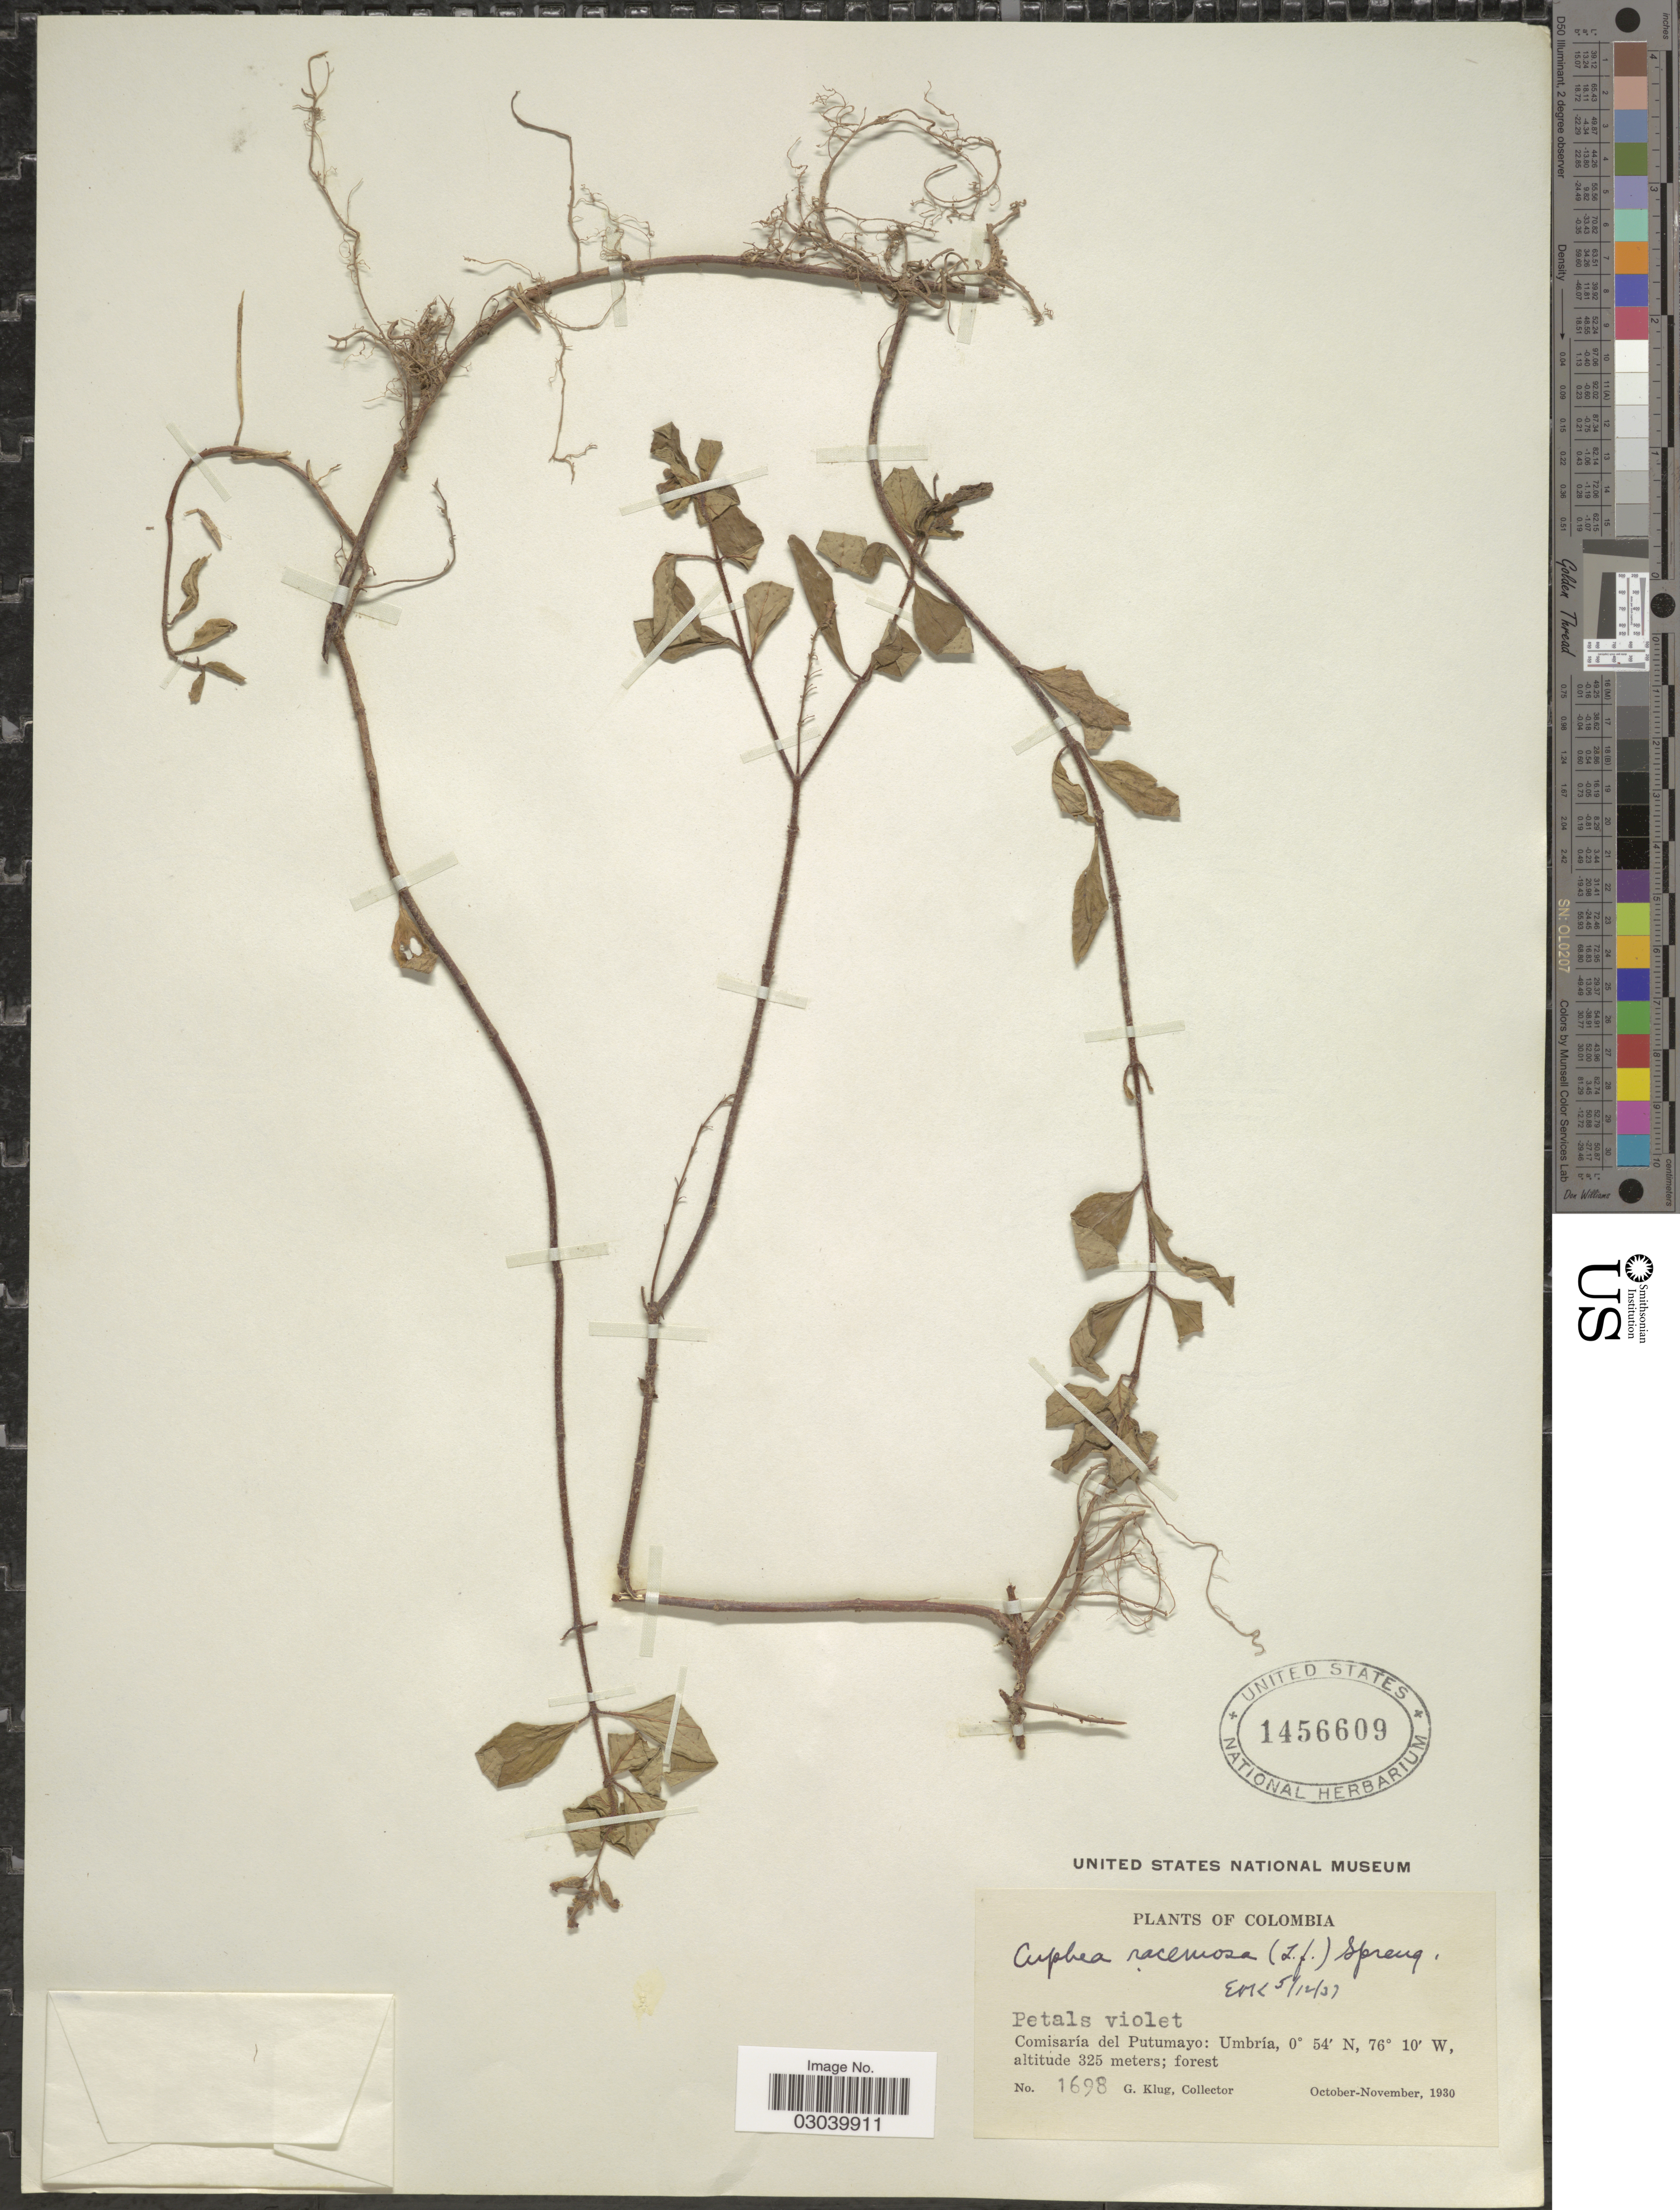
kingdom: Plantae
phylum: Tracheophyta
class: Magnoliopsida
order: Myrtales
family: Lythraceae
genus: Cuphea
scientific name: Cuphea racemosa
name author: (L. f.) Spreng.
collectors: G. Klug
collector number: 1698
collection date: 1930-10/1930-11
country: Colombia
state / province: Putumayo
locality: Comisaría del Putumayo: Umbría.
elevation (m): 325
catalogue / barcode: US 1456609